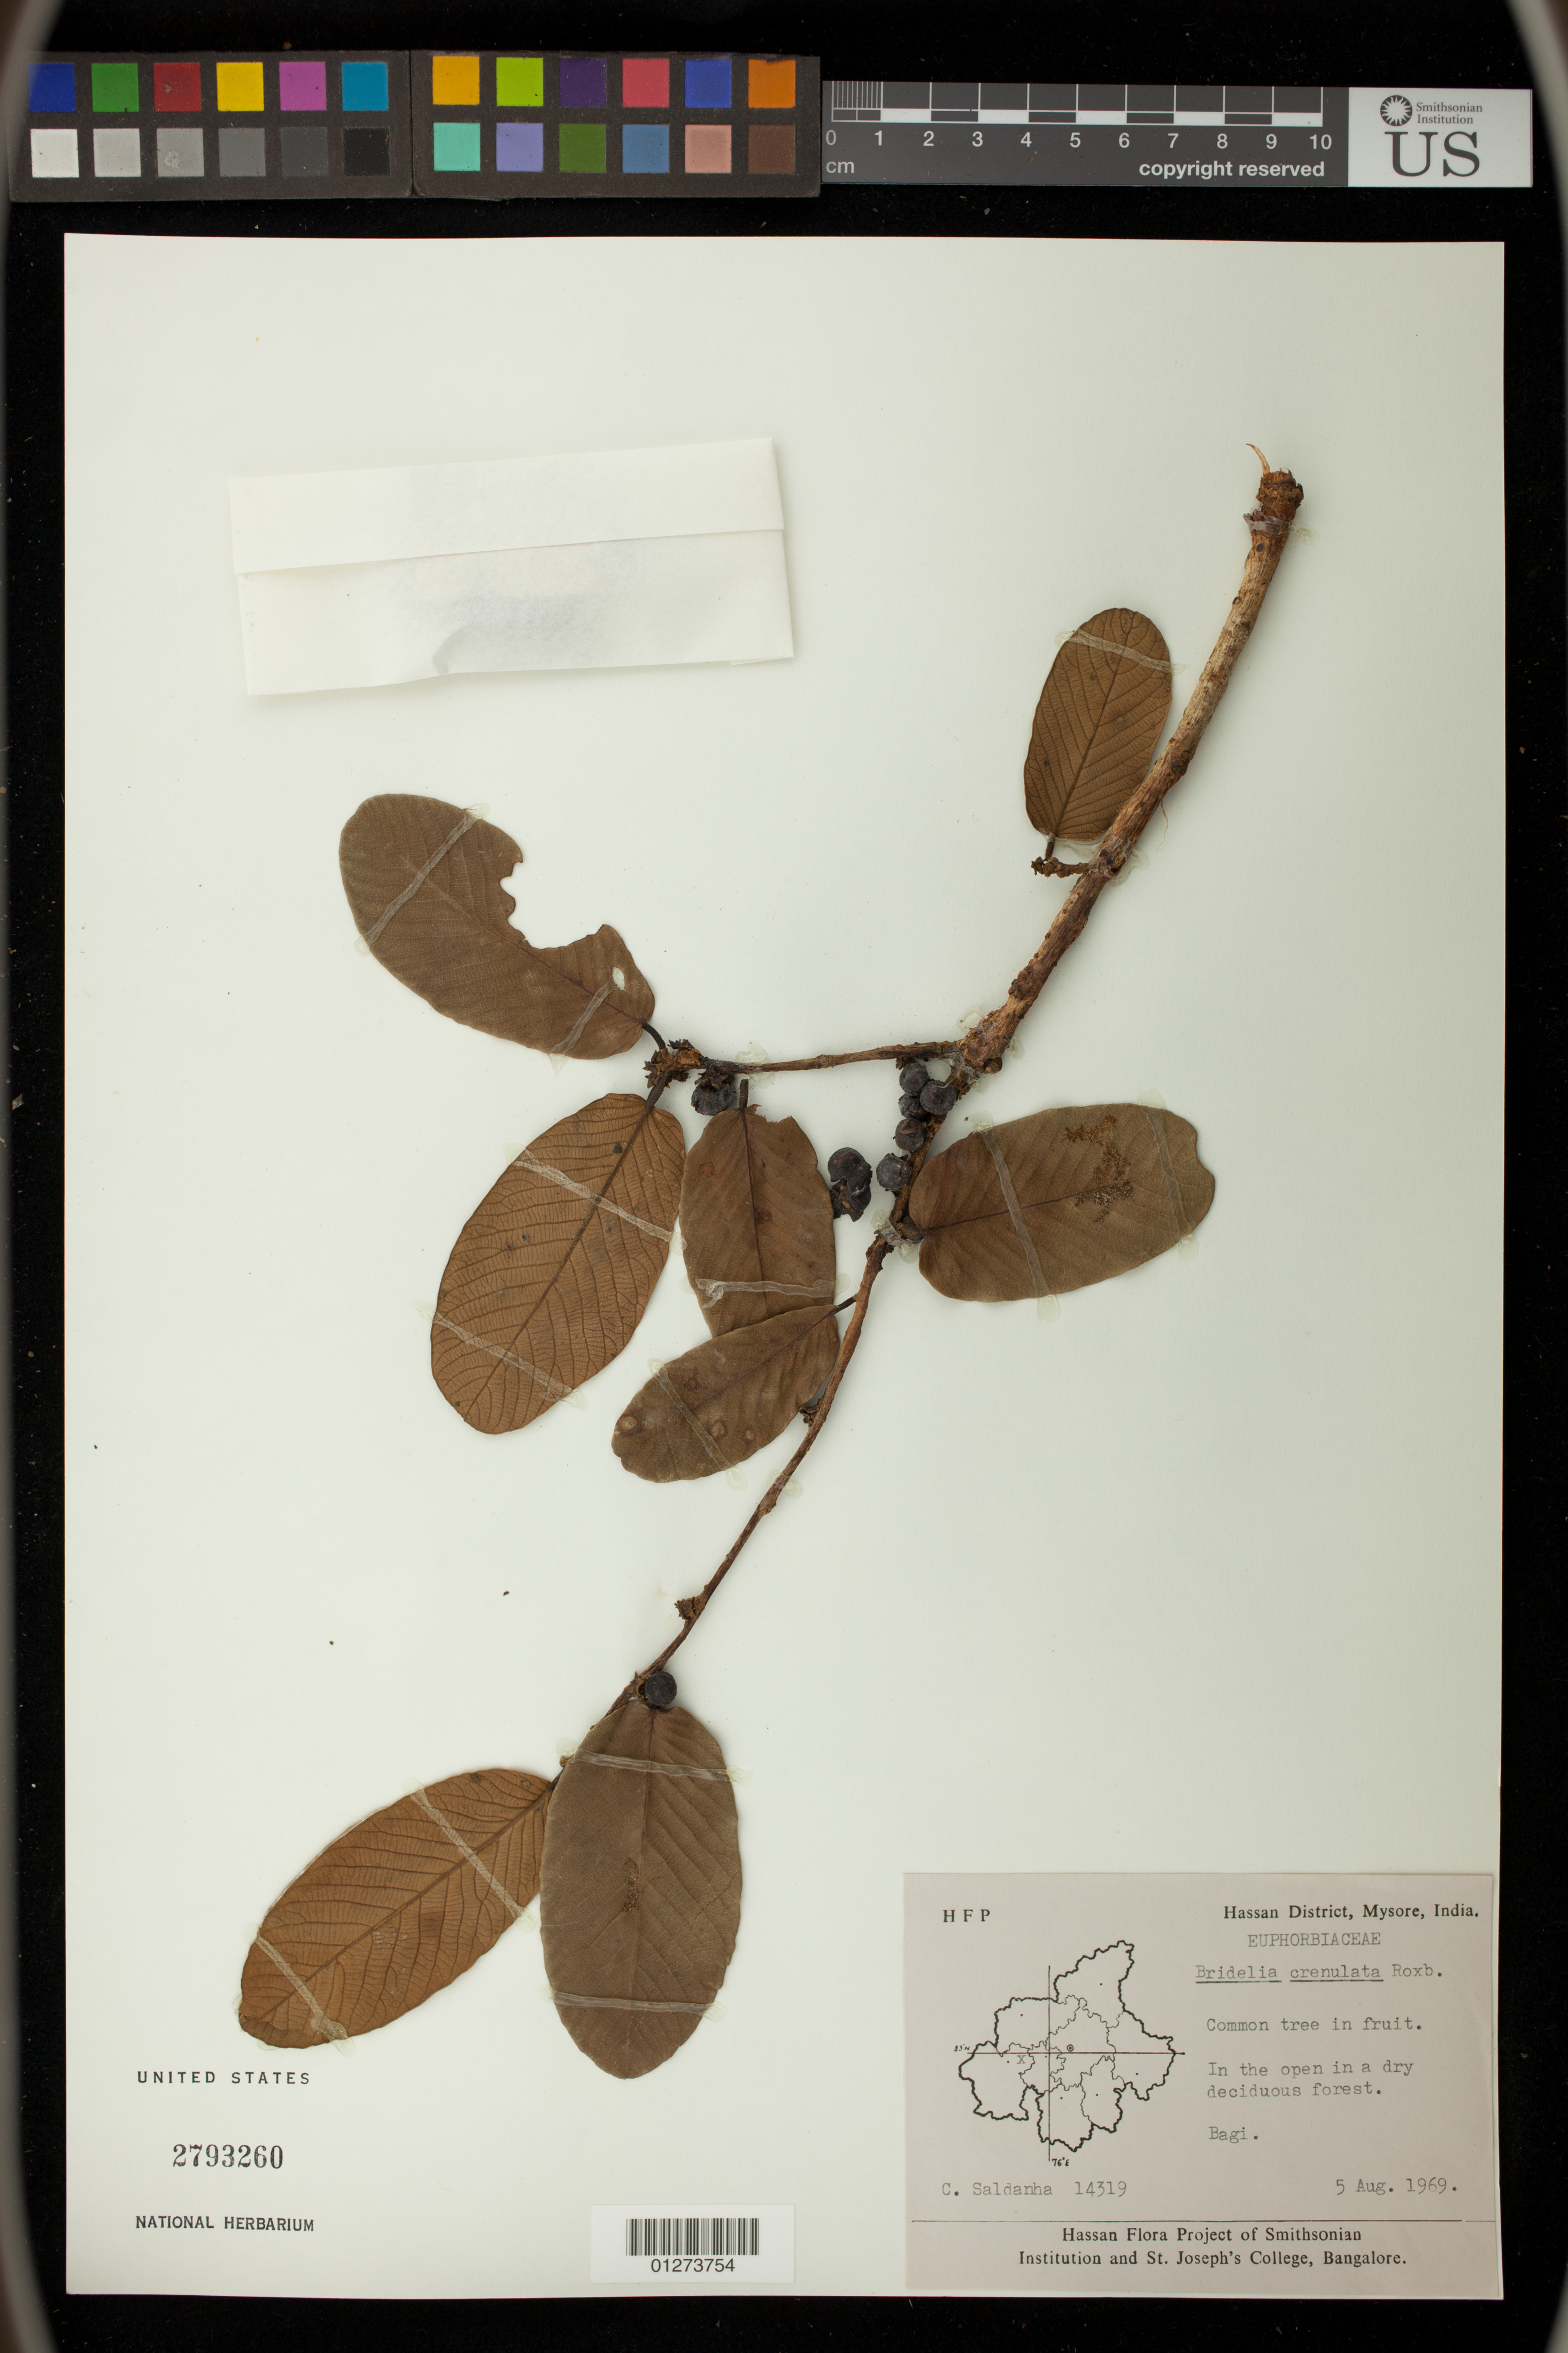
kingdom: Plantae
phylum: Tracheophyta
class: Magnoliopsida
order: Malpighiales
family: Phyllanthaceae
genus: Bridelia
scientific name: Bridelia retusa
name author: (L.) A. Juss.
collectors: C. J. Saldanha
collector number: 14319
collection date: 1969-08-05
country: India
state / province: Karnataka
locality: Bagi, Hassan District, Mysore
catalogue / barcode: US 2793260